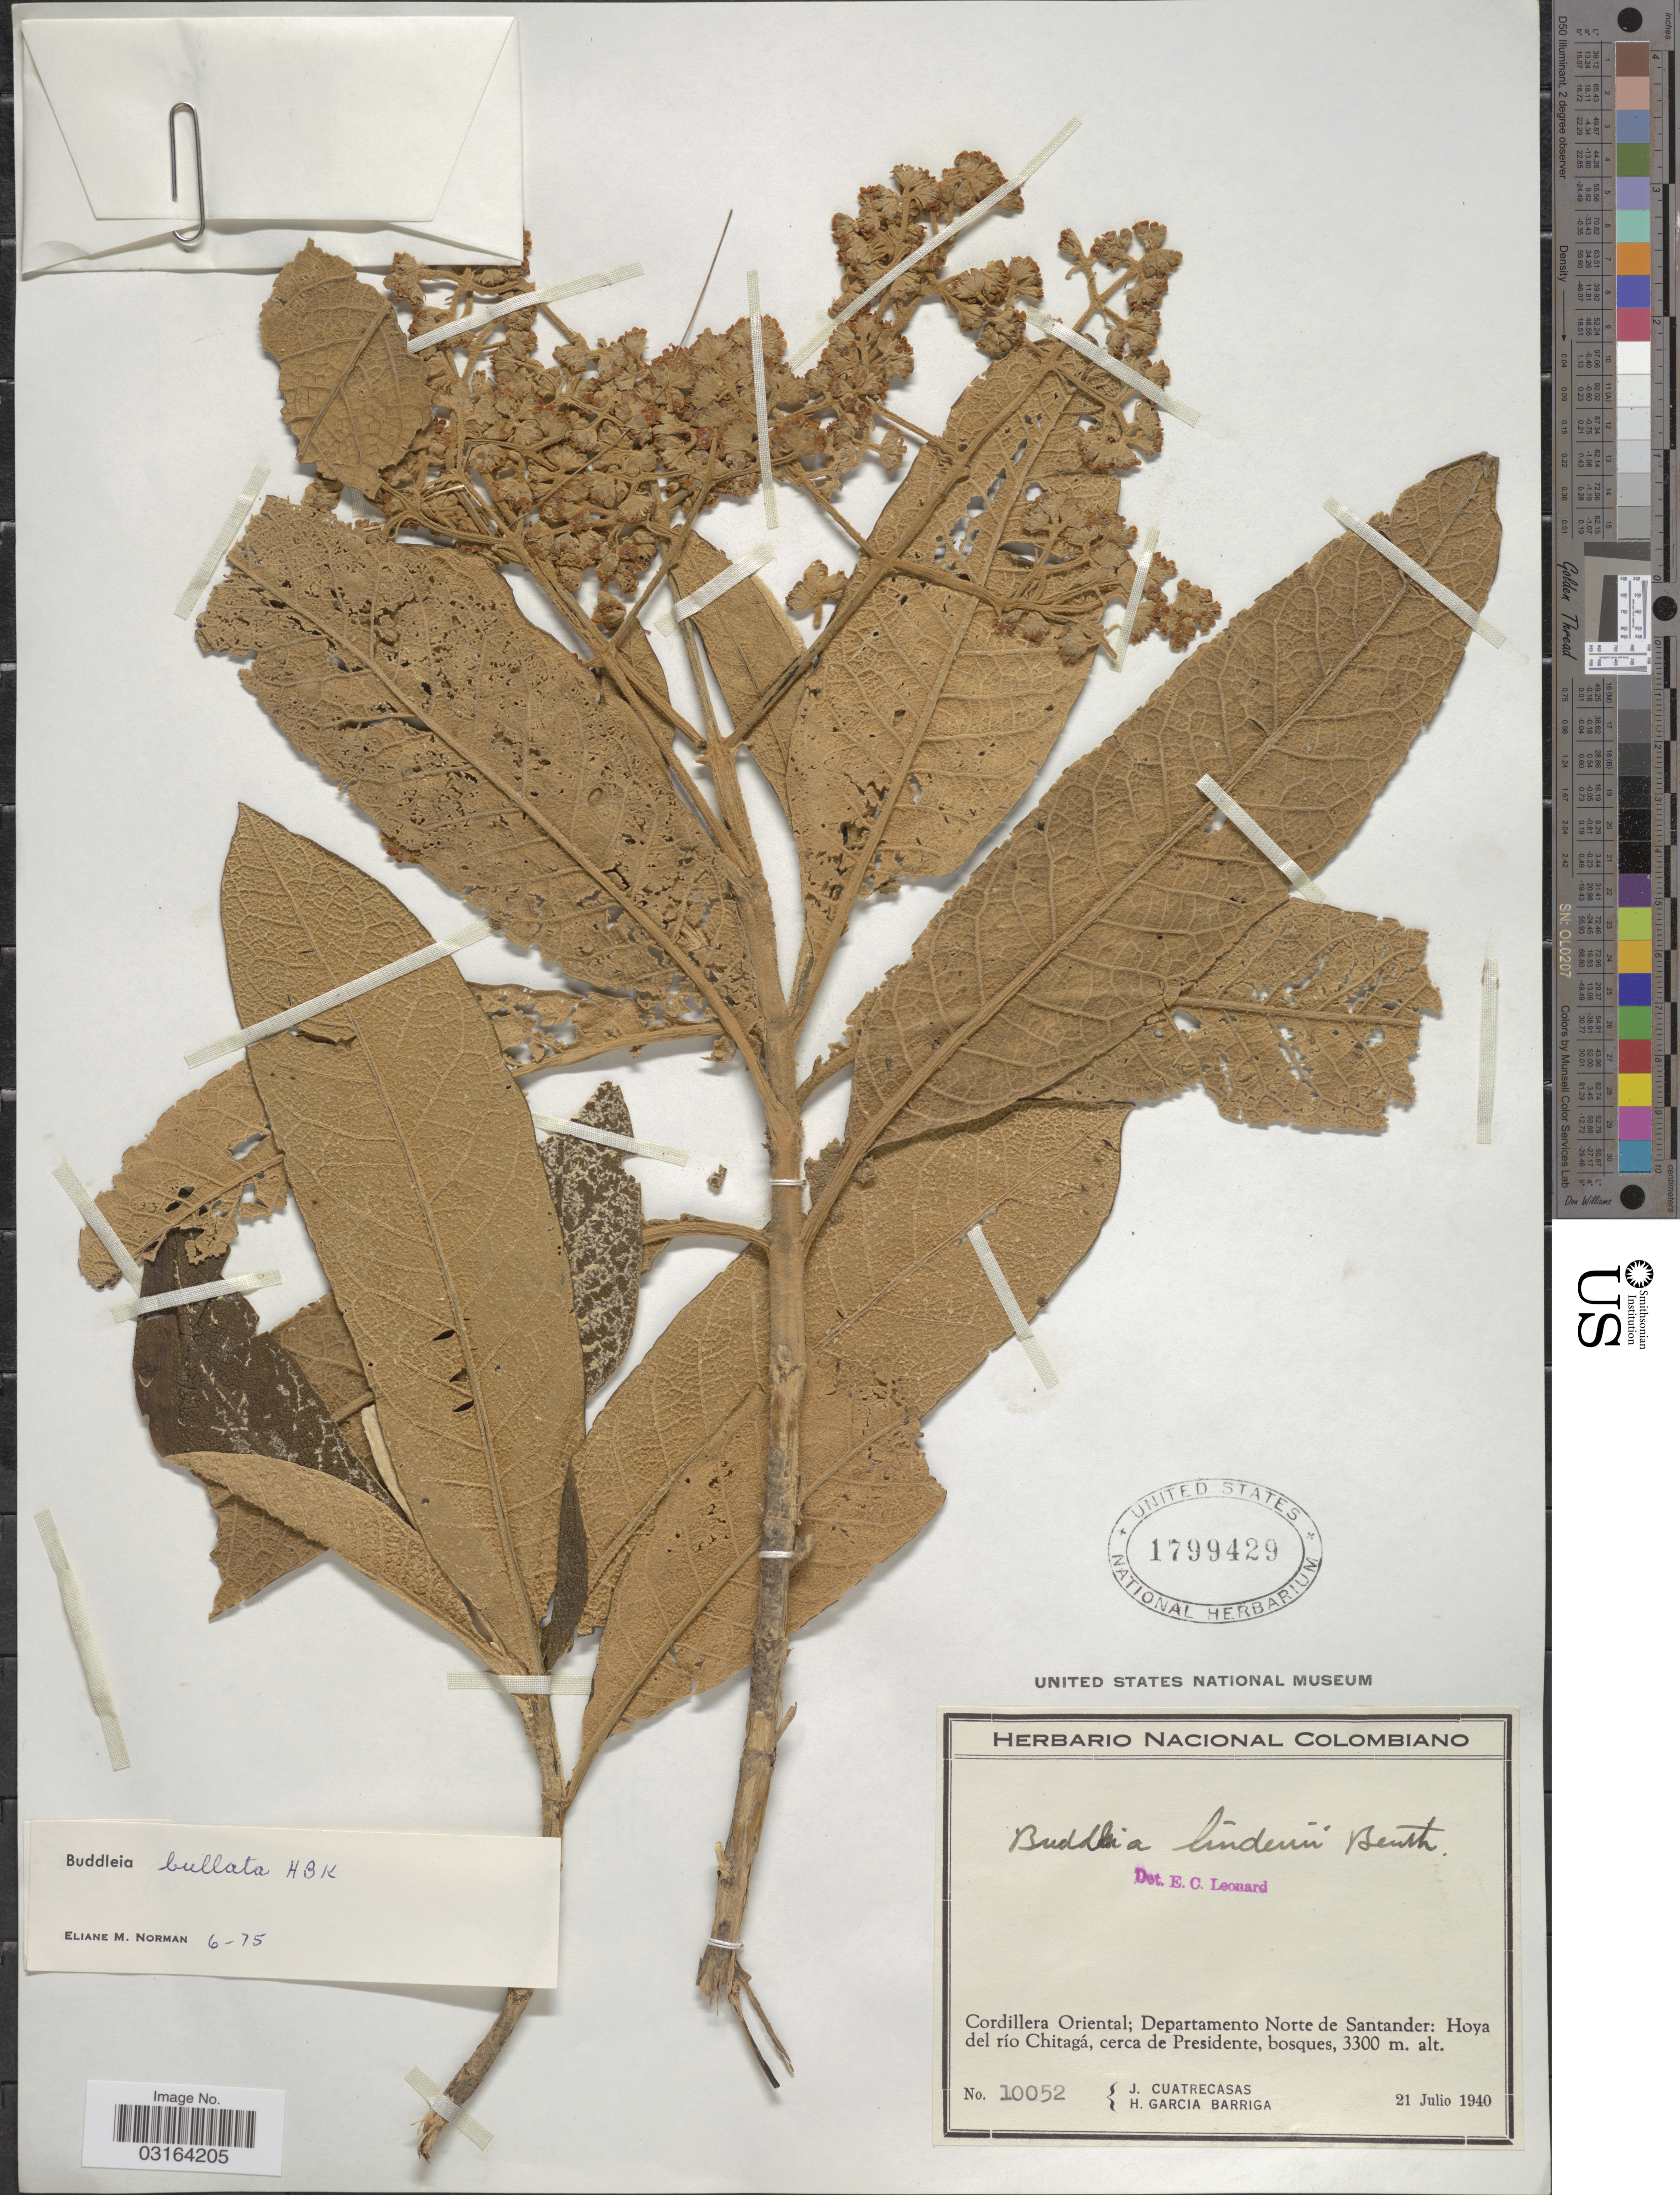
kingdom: Plantae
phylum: Tracheophyta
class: Magnoliopsida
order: Lamiales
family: Scrophulariaceae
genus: Buddleja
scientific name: Buddleja bullata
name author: Kunth in Humb. & et al.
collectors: J. Cuatrecasas & H. García Barriga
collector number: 10052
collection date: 1940-07-21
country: Colombia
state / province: Norte de Santander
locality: Cordillera Oriental; Departamento Norte de Santander: Hoya del río Chitagá, cerca de Presidente.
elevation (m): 3300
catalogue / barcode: US 1799429